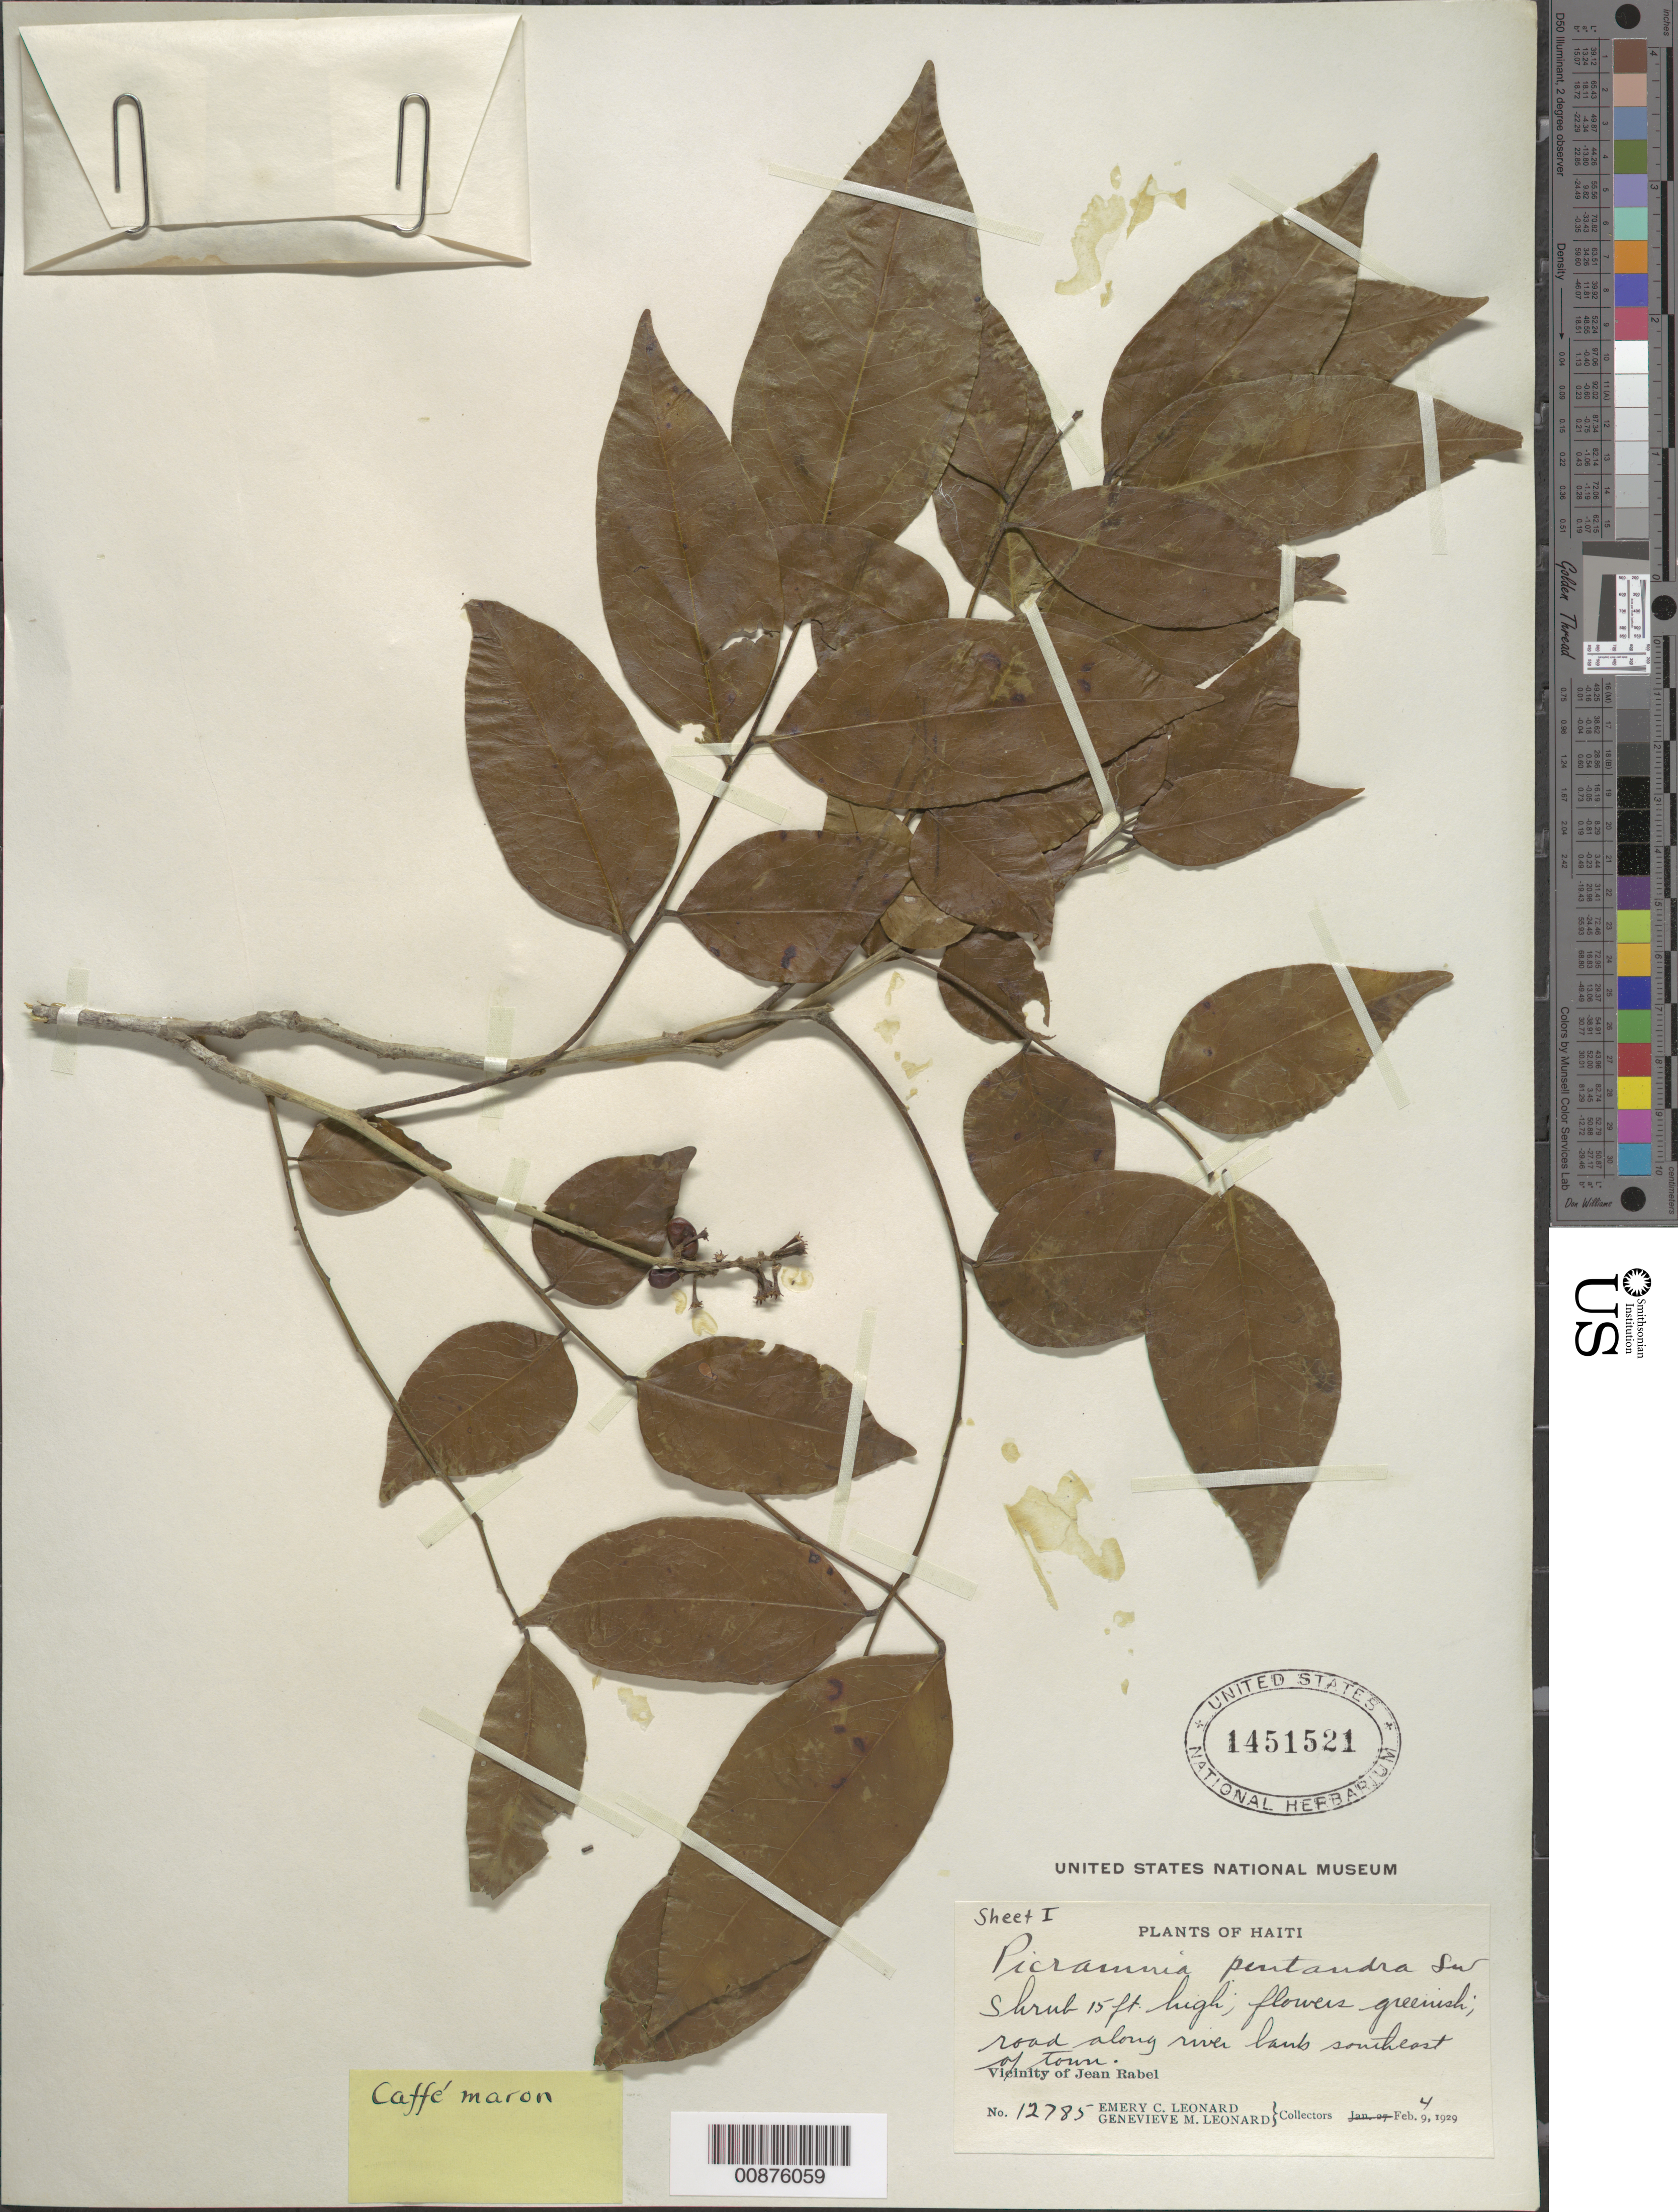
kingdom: Plantae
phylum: Tracheophyta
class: Magnoliopsida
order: Picramniales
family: Picramniaceae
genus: Picramnia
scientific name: Picramnia pentandra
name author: Sw.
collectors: E. C. Leonard & G. M. Leonard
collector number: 12785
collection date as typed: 04 Feb 1929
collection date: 1929-02-04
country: Haiti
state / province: Nord-Ouest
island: Hispaniola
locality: Vicinity of Jean Rabel, SE of town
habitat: Road along river bank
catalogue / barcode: US 1451521